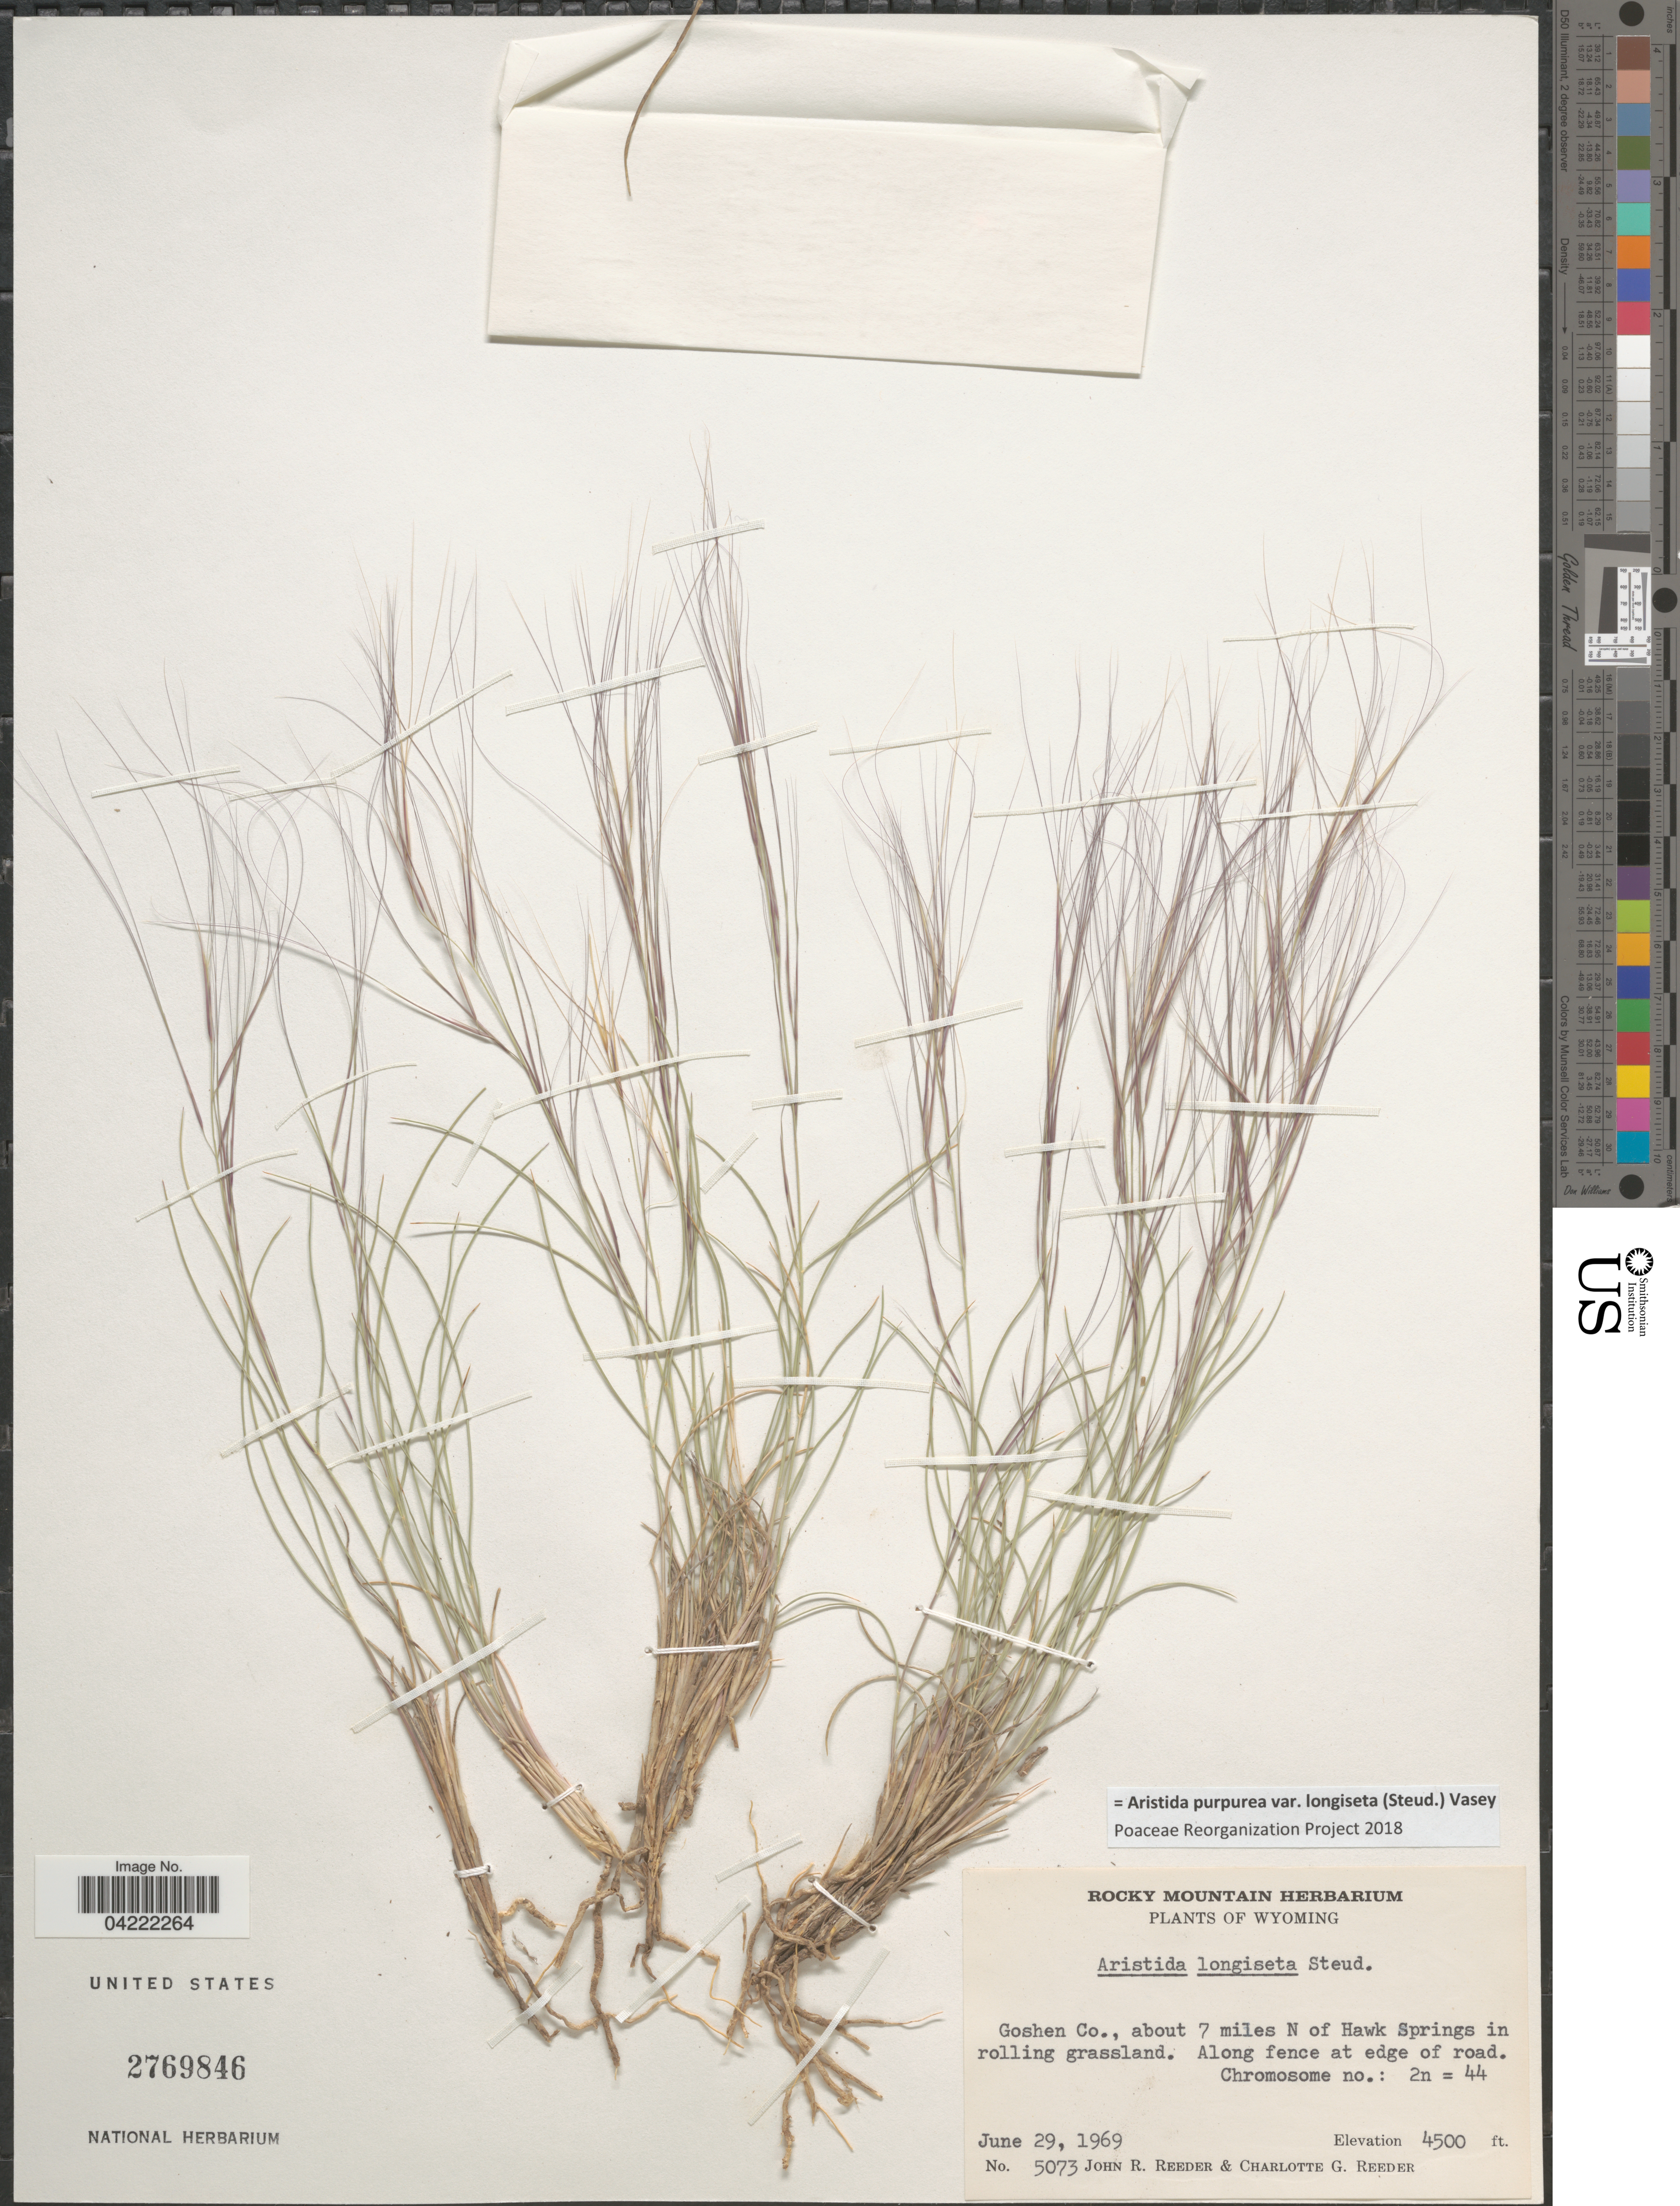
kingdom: Plantae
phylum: Tracheophyta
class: Liliopsida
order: Poales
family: Poaceae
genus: Aristida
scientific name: Aristida purpurea var. longiseta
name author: (Steud.) Vasey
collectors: J. R. Reeder & C. G. Reeder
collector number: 5073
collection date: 1969-06-29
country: United States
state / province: Wyoming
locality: Goshen Co., about 7 miles N of Hawk Springs in rolling grassland. Along fence at edge of road.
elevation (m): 1372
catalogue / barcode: US 2769846